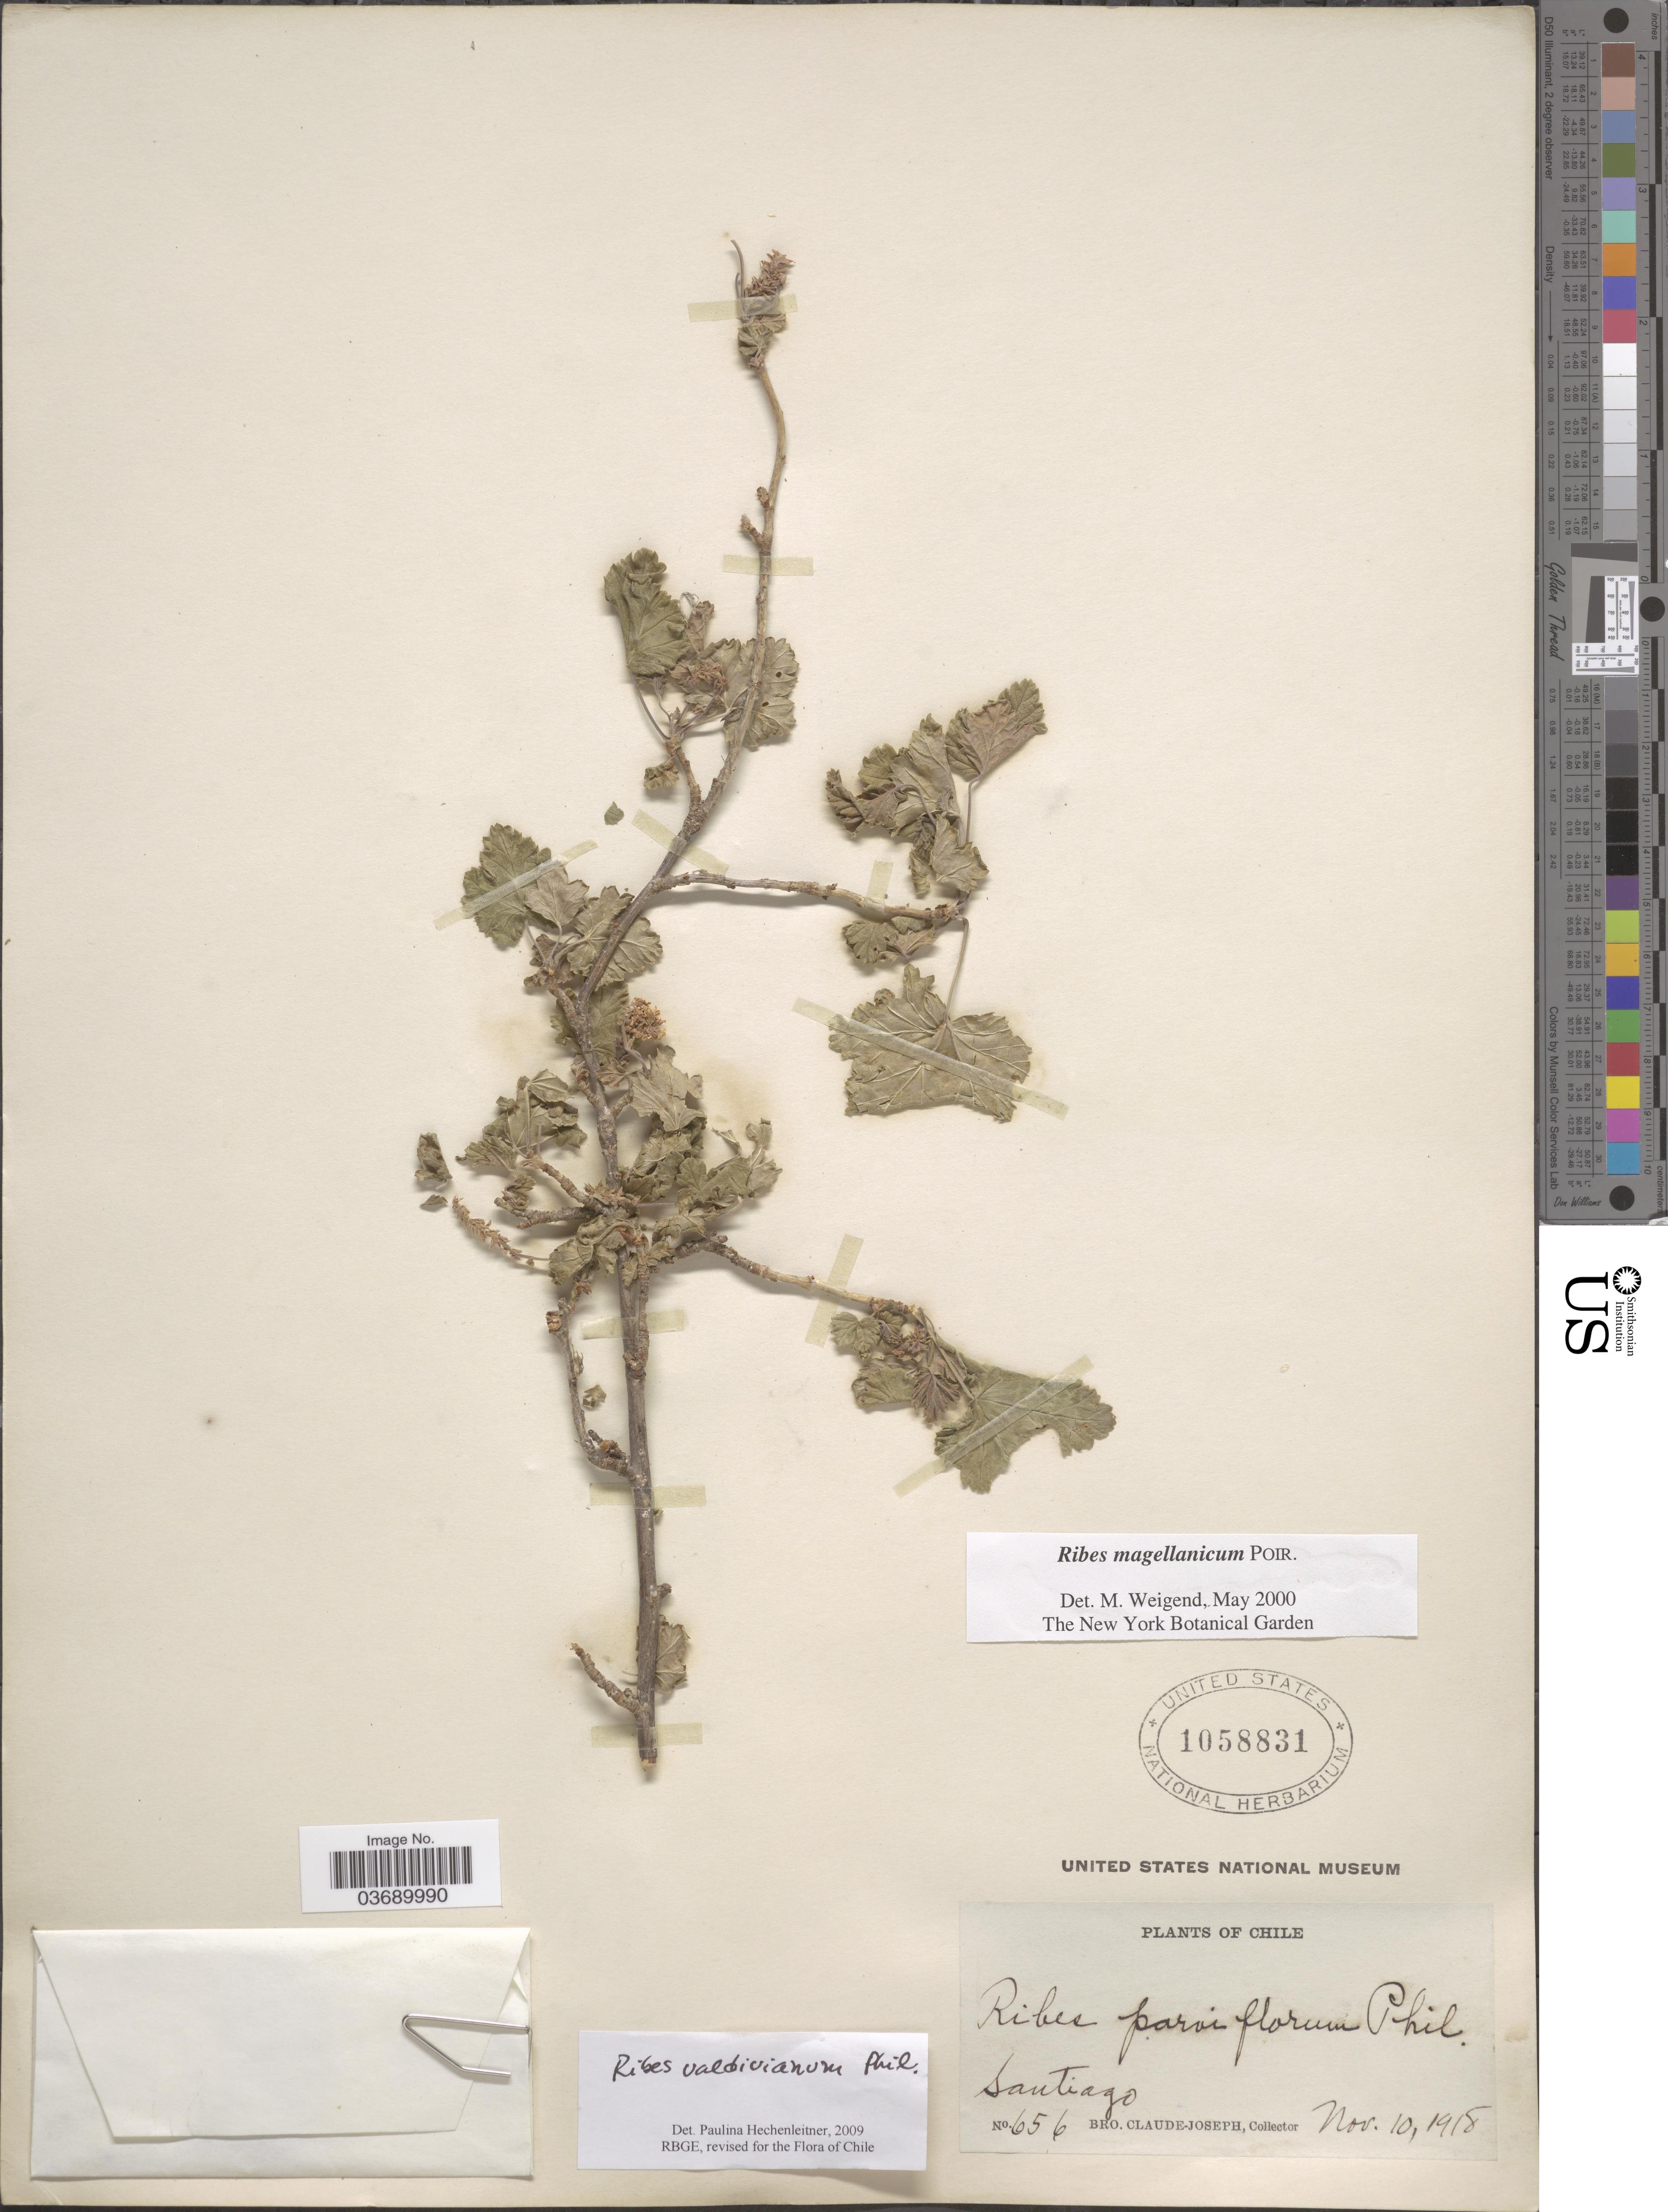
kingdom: Plantae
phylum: Tracheophyta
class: Magnoliopsida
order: Saxifragales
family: Grossulariaceae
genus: Ribes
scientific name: Ribes valdivianum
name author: Phil.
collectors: Bro. Claude-Joseph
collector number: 656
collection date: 1918-11-10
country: Chile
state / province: Región Metropolitana (RM)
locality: Santiago.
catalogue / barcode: US 1058831